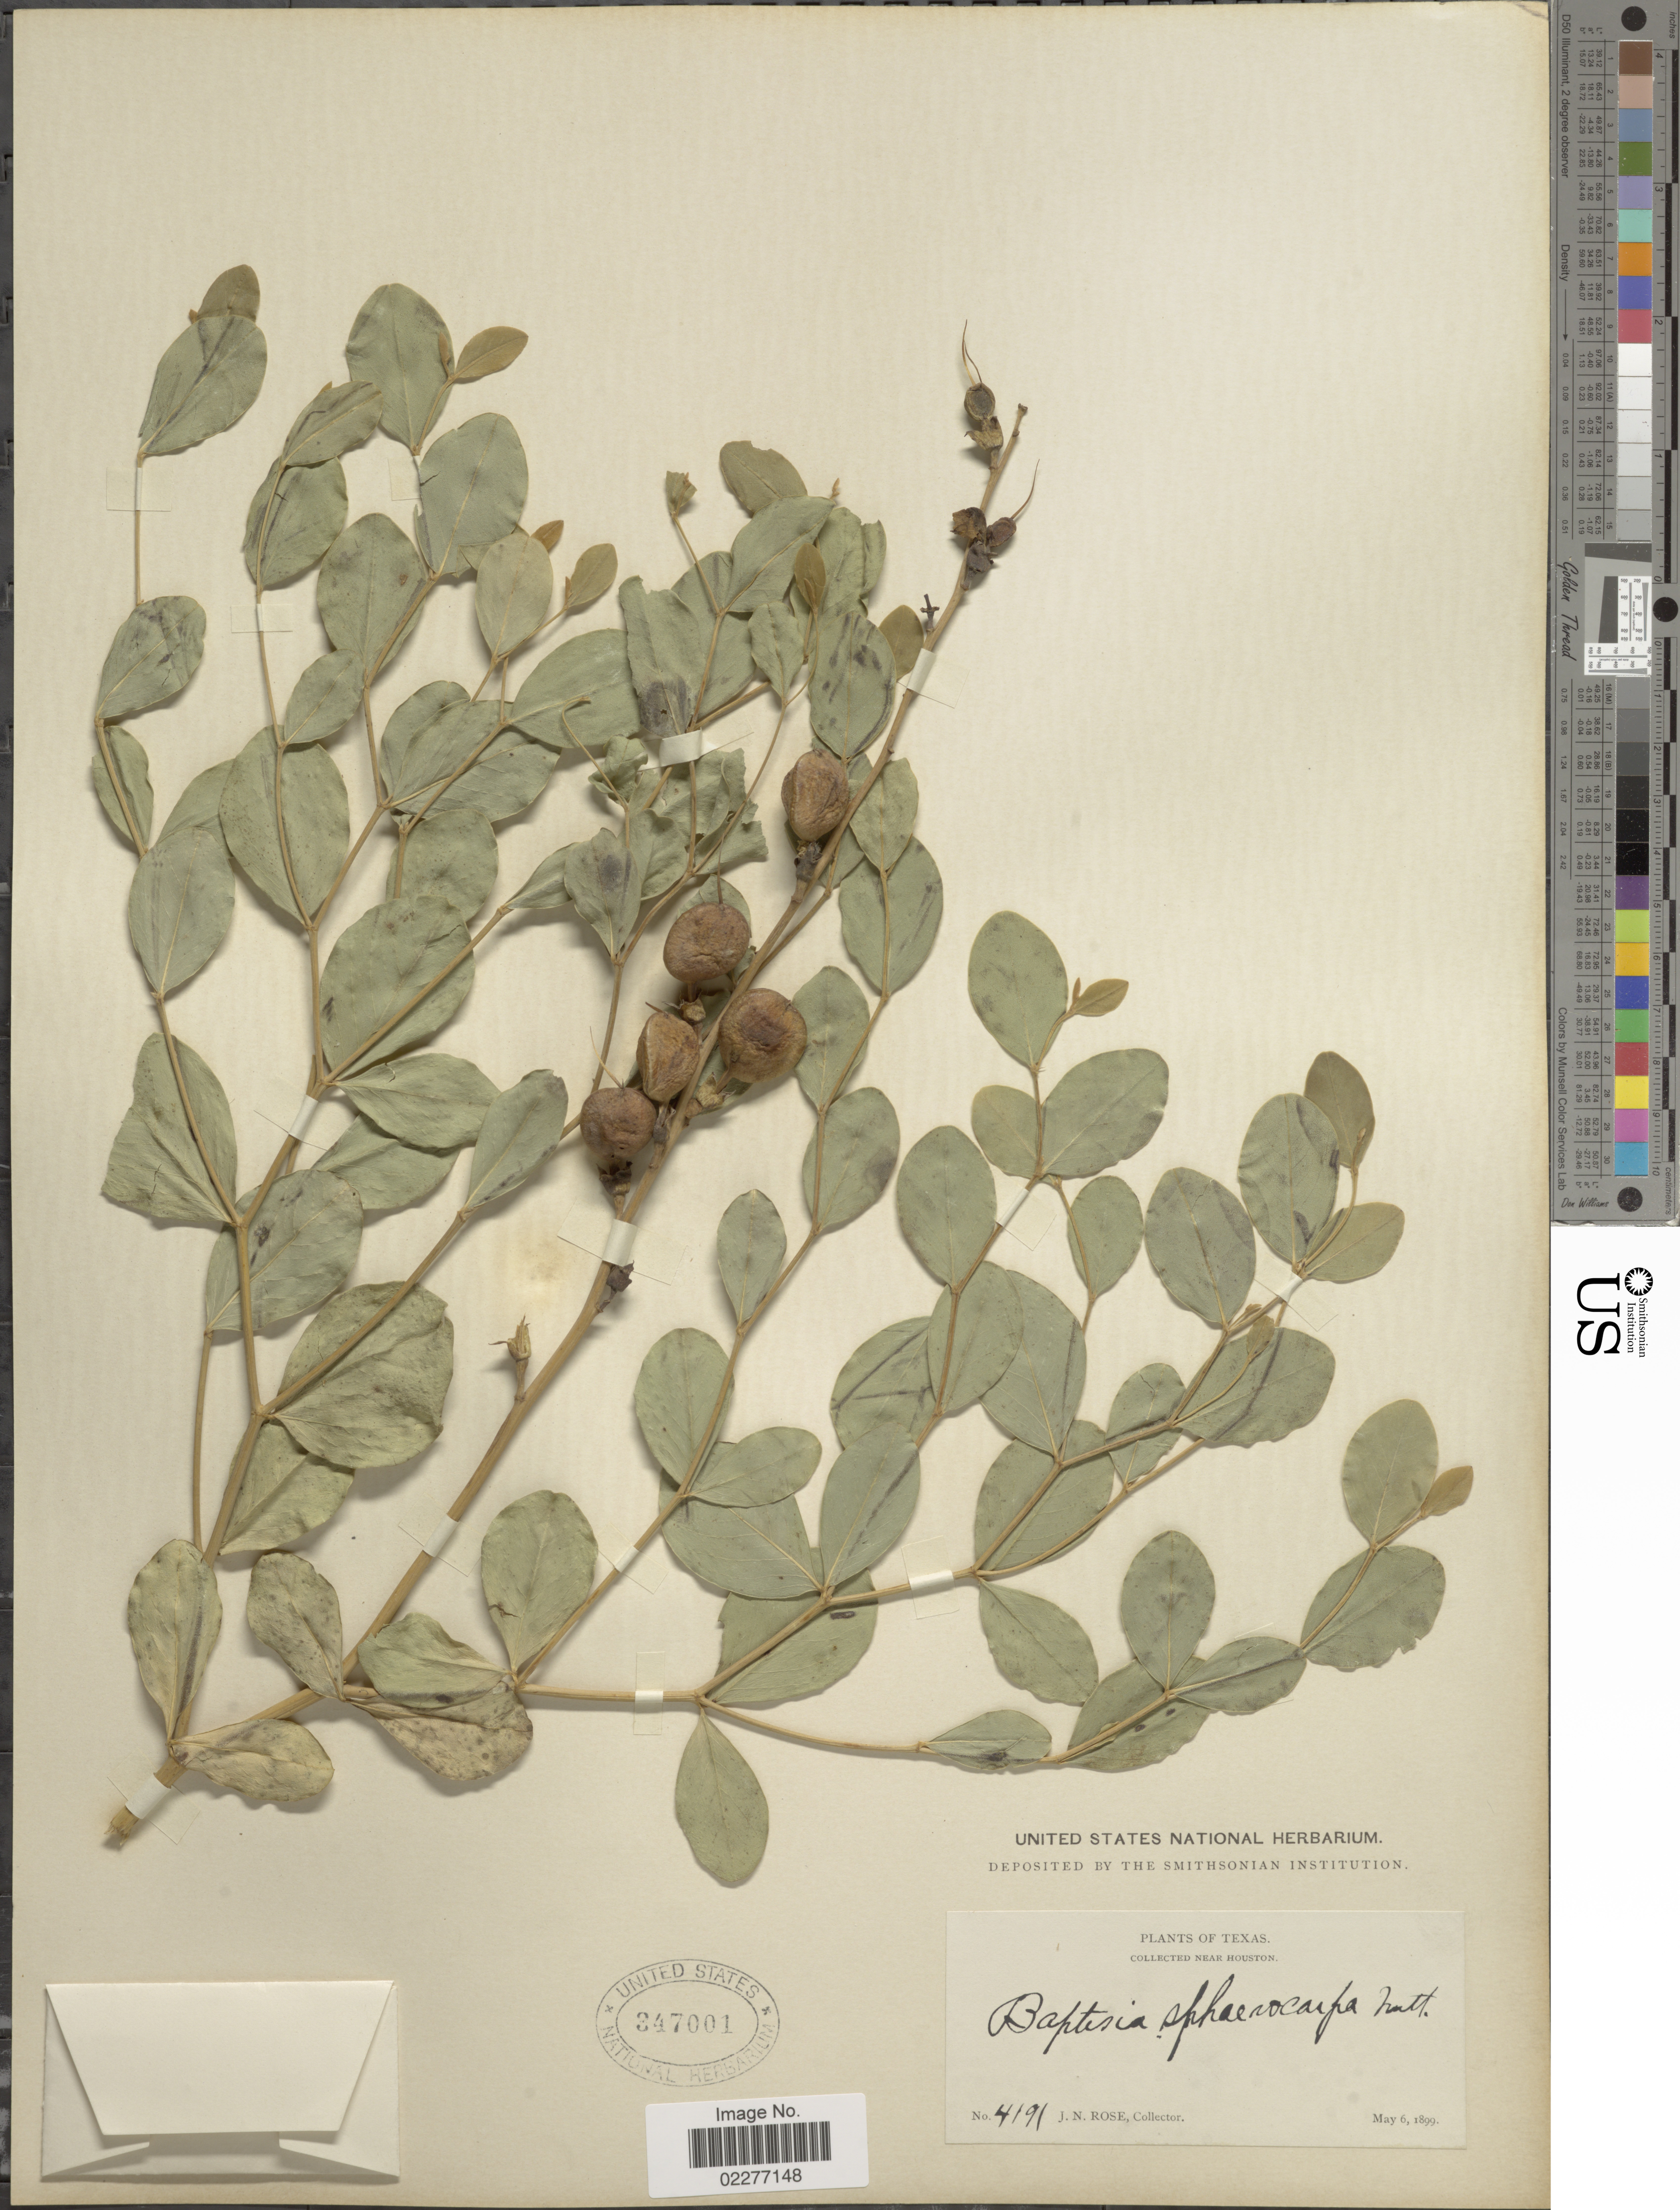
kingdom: Plantae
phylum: Tracheophyta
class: Magnoliopsida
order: Fabales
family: Fabaceae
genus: Baptisia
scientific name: Baptisia viridis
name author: Larisey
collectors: J. N. Rose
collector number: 4191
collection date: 1899-05-06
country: United States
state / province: Texas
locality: Near Houston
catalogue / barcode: US 347001